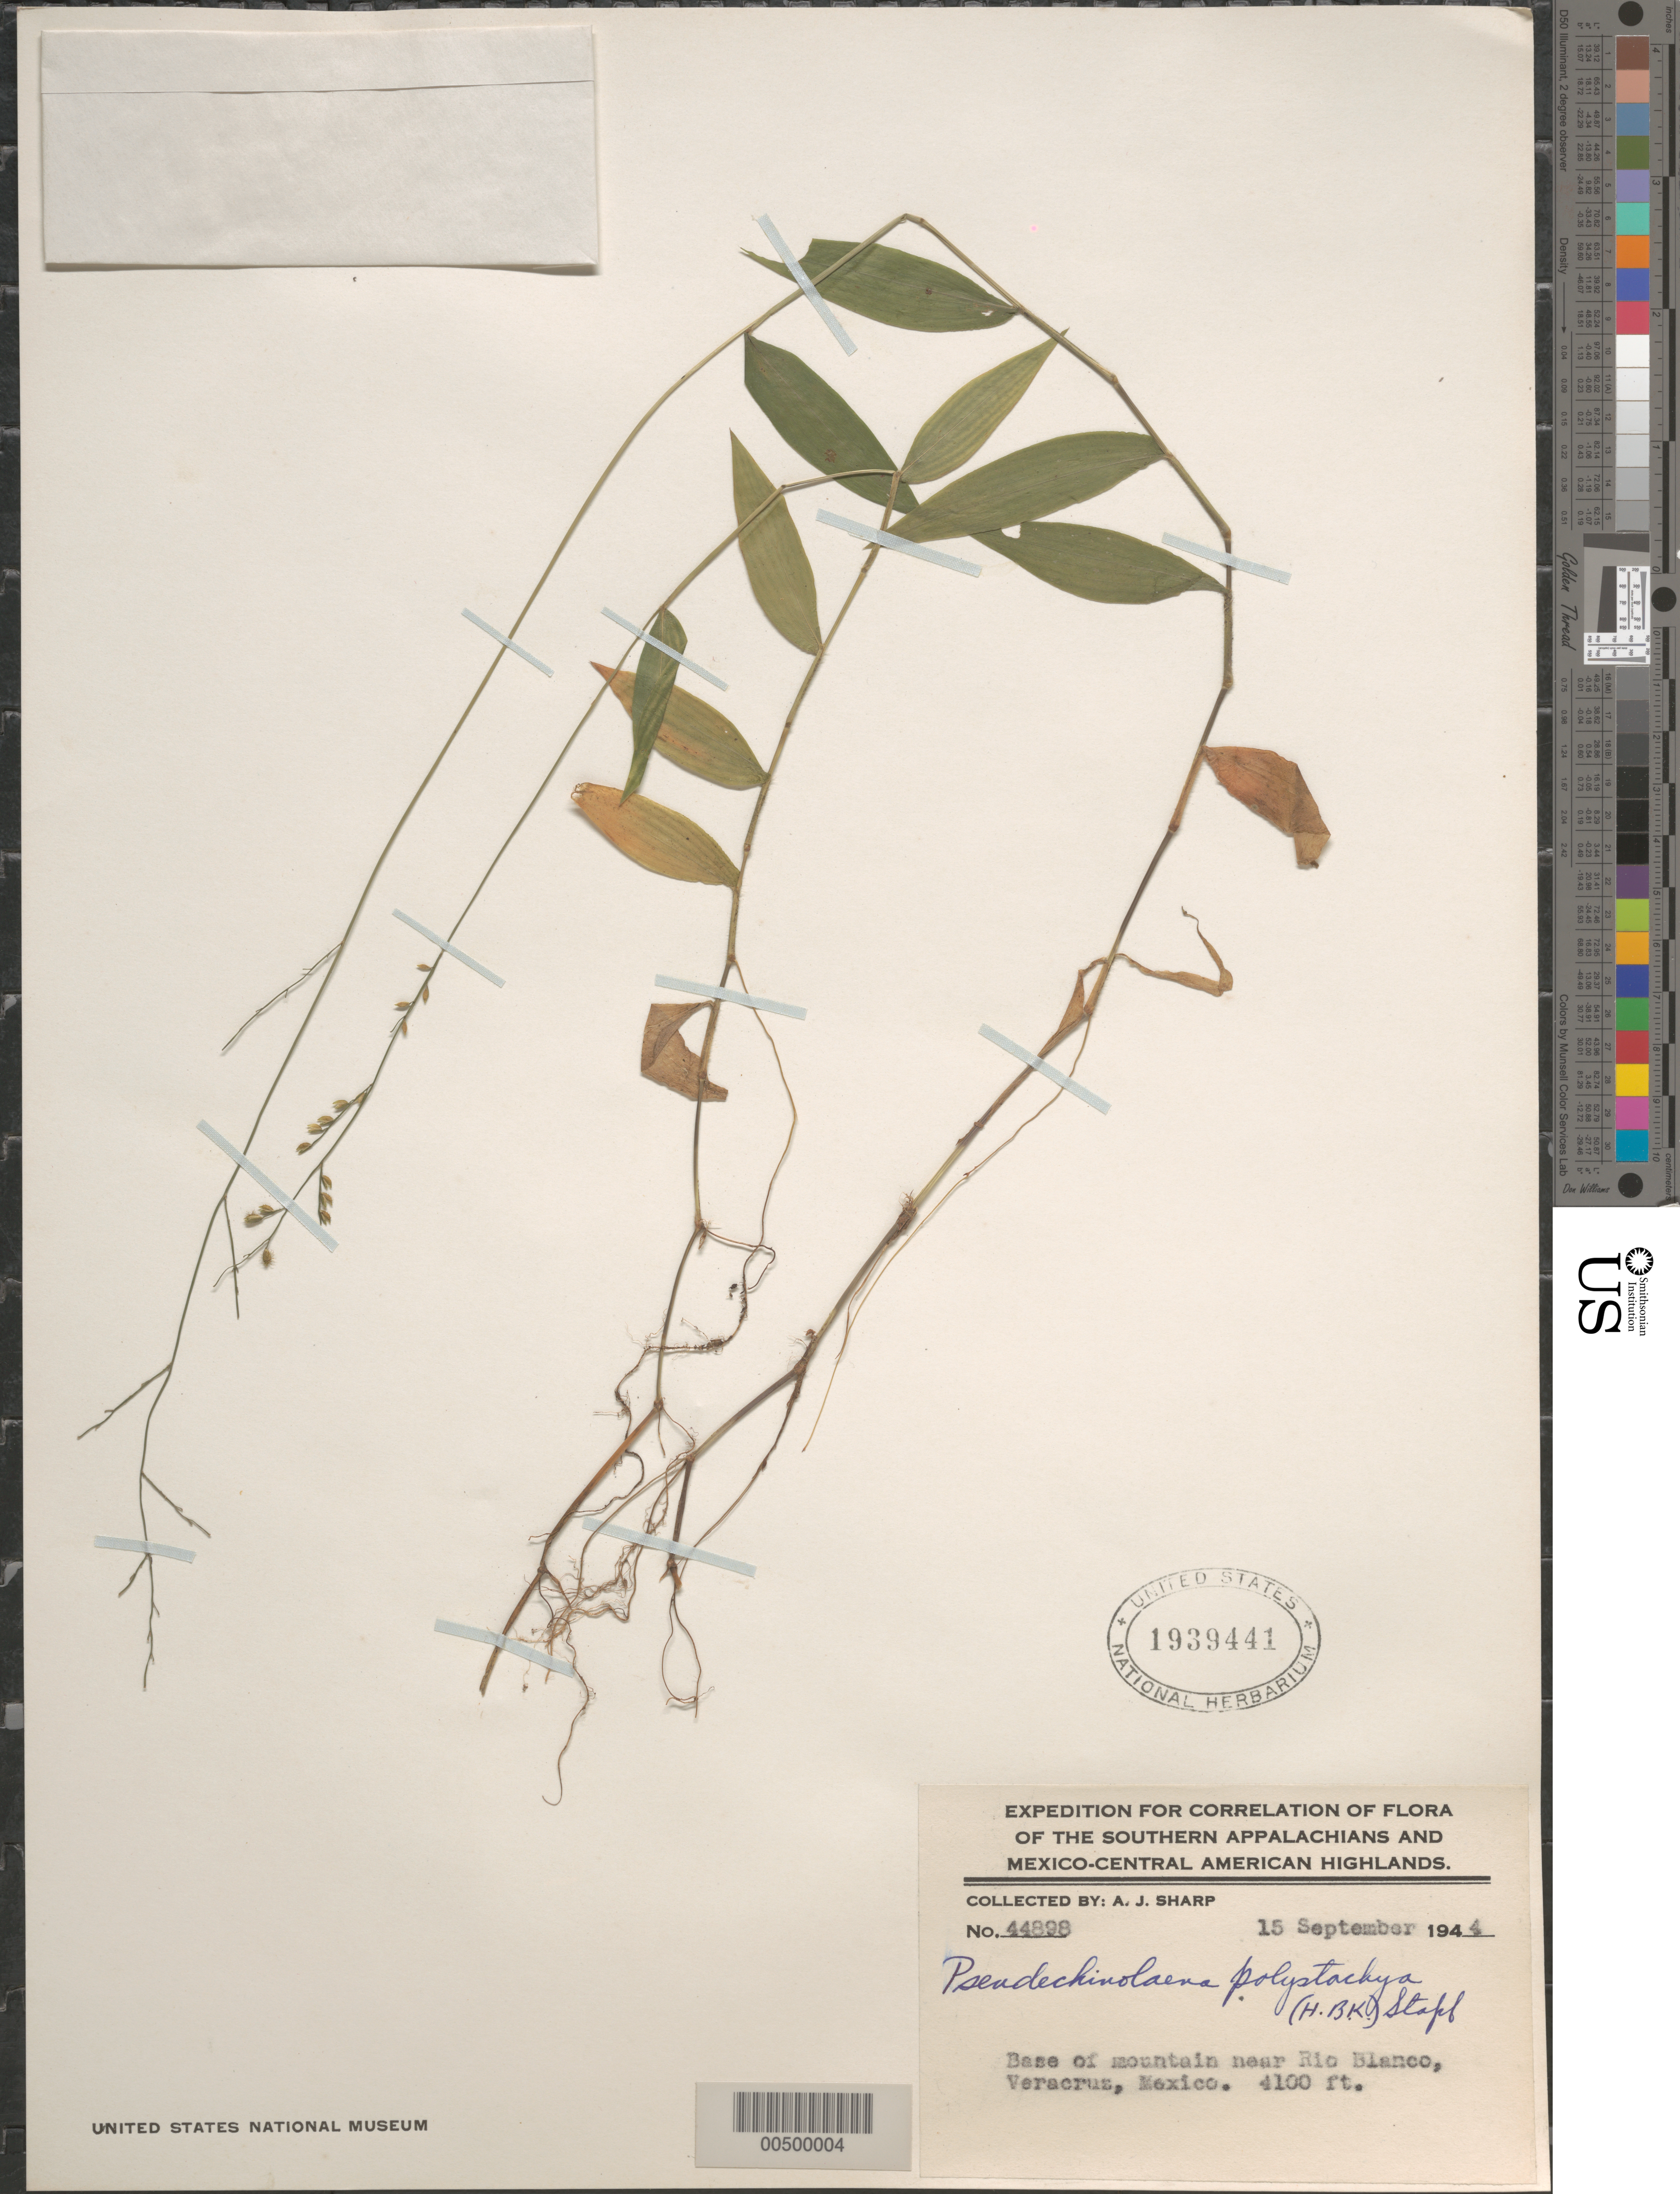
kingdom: Plantae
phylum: Tracheophyta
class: Liliopsida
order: Poales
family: Poaceae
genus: Pseudechinolaena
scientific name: Pseudechinolaena polystachya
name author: (Kunth) Stapf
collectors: A. J. Sharp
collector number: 44898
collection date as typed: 15 Sep 1944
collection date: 1944-09-15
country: Mexico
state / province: Veracruz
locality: Near Rio Blanco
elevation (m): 1250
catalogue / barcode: US 1939441